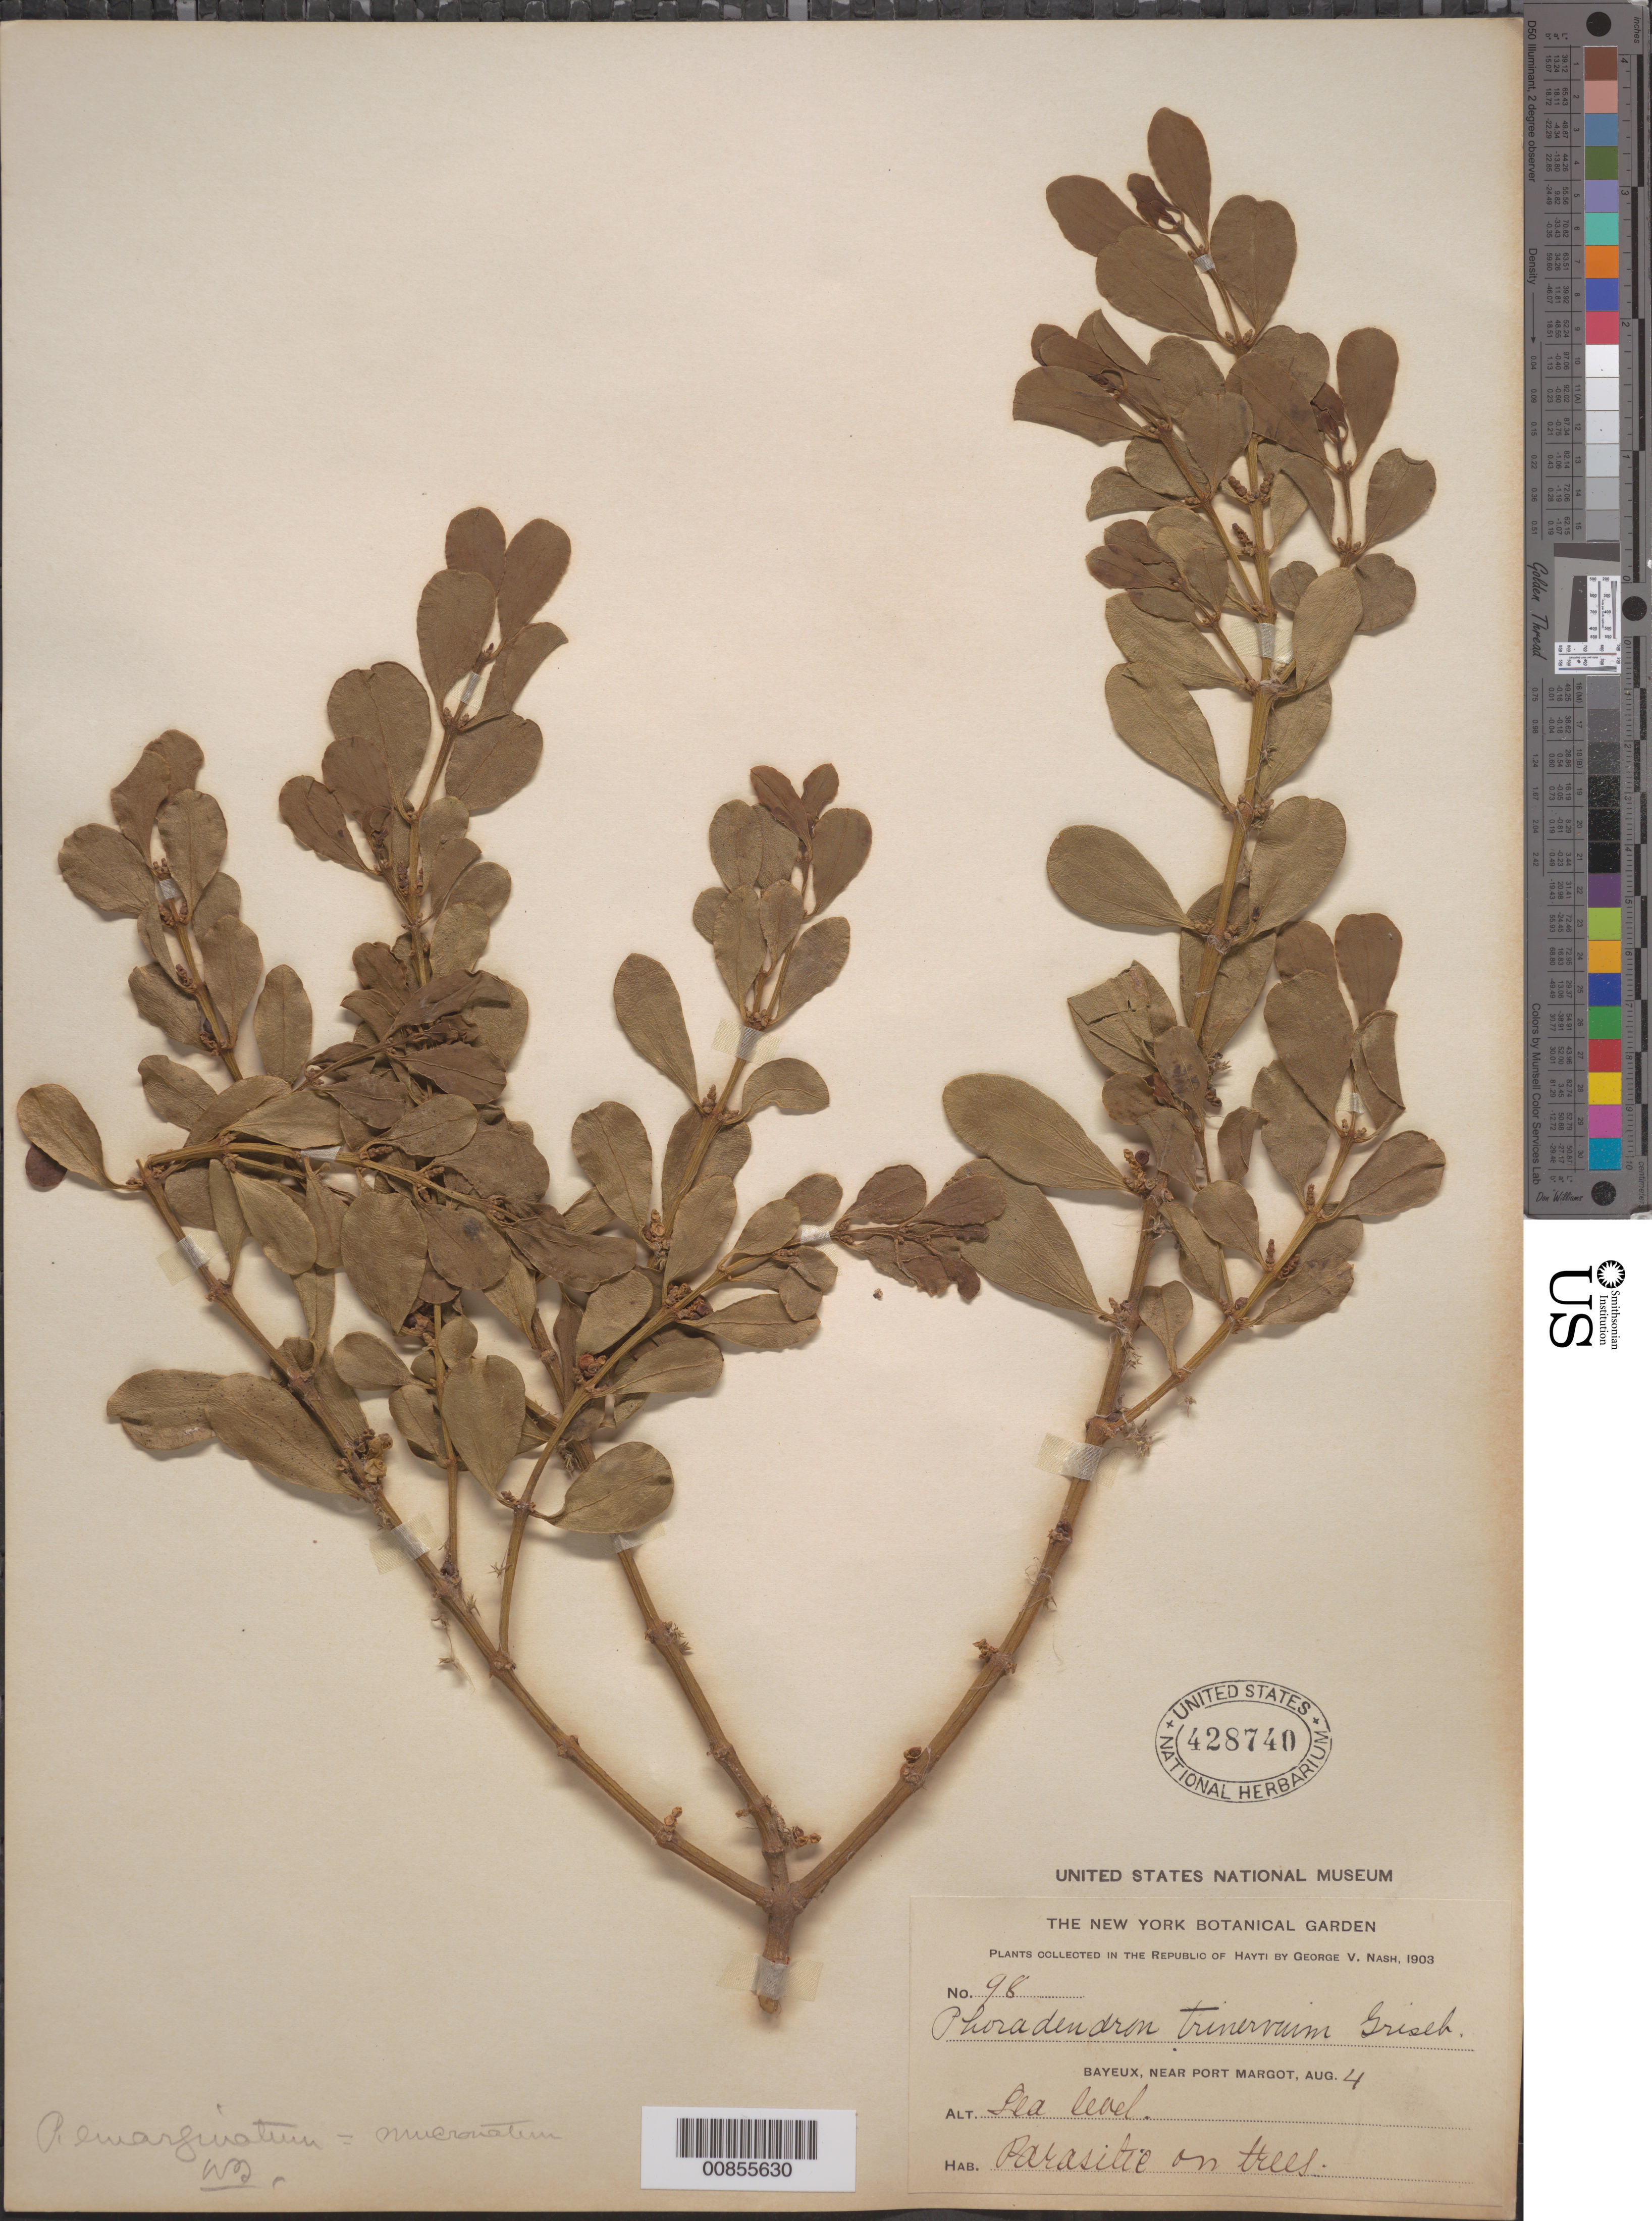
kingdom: Plantae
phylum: Tracheophyta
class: Magnoliopsida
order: Santalales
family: Viscaceae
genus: Phoradendron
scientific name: Phoradendron mucronatum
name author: (DC.) Krug & Urb.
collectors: G. V. Nash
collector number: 98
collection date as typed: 04 Aug 1903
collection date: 1903-08-04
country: Haiti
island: Hispaniola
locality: Bayeux, near Port Margot.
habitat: On trees.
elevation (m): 0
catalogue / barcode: US 428740